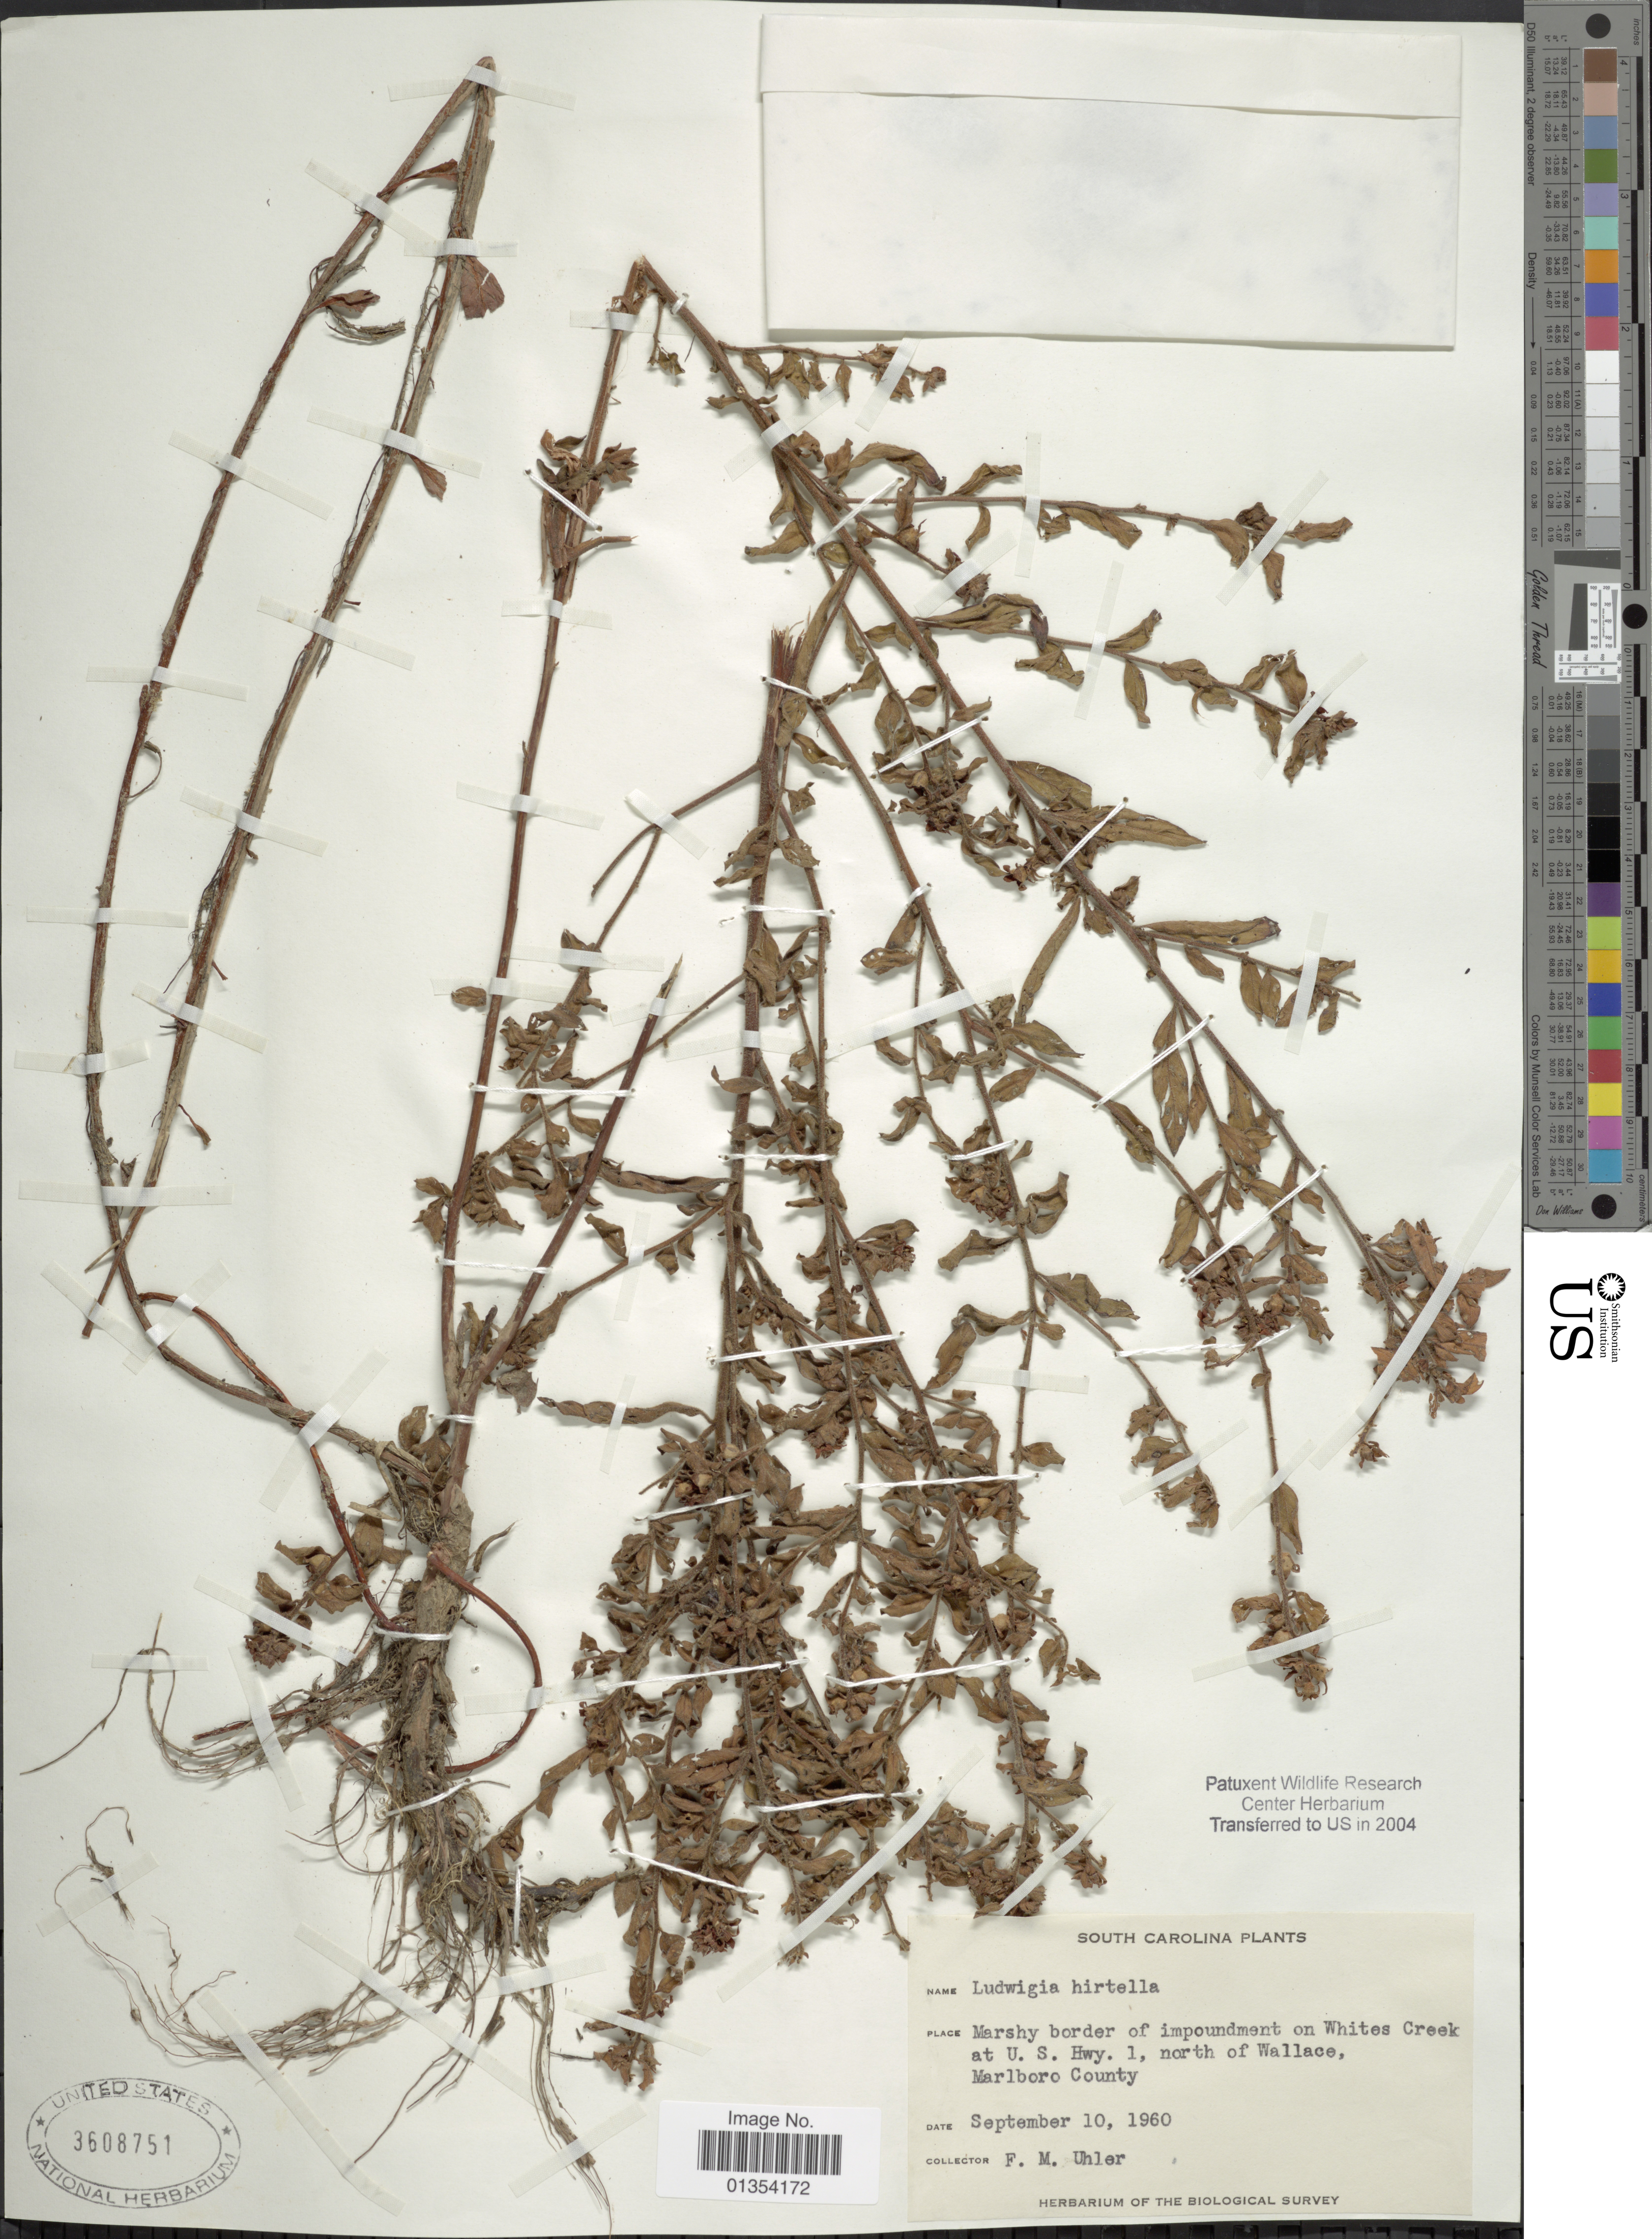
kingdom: Plantae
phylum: Tracheophyta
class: Magnoliopsida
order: Myrtales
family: Onagraceae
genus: Ludwigia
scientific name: Ludwigia hirtella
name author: Raf.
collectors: F. M. Uhler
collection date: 1960-09-10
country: United States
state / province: South Carolina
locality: Marshy border of impoundment on Whites Creek at U.S. Hwy. 1, north of Wallace, Marlboro County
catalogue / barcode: US 3608751